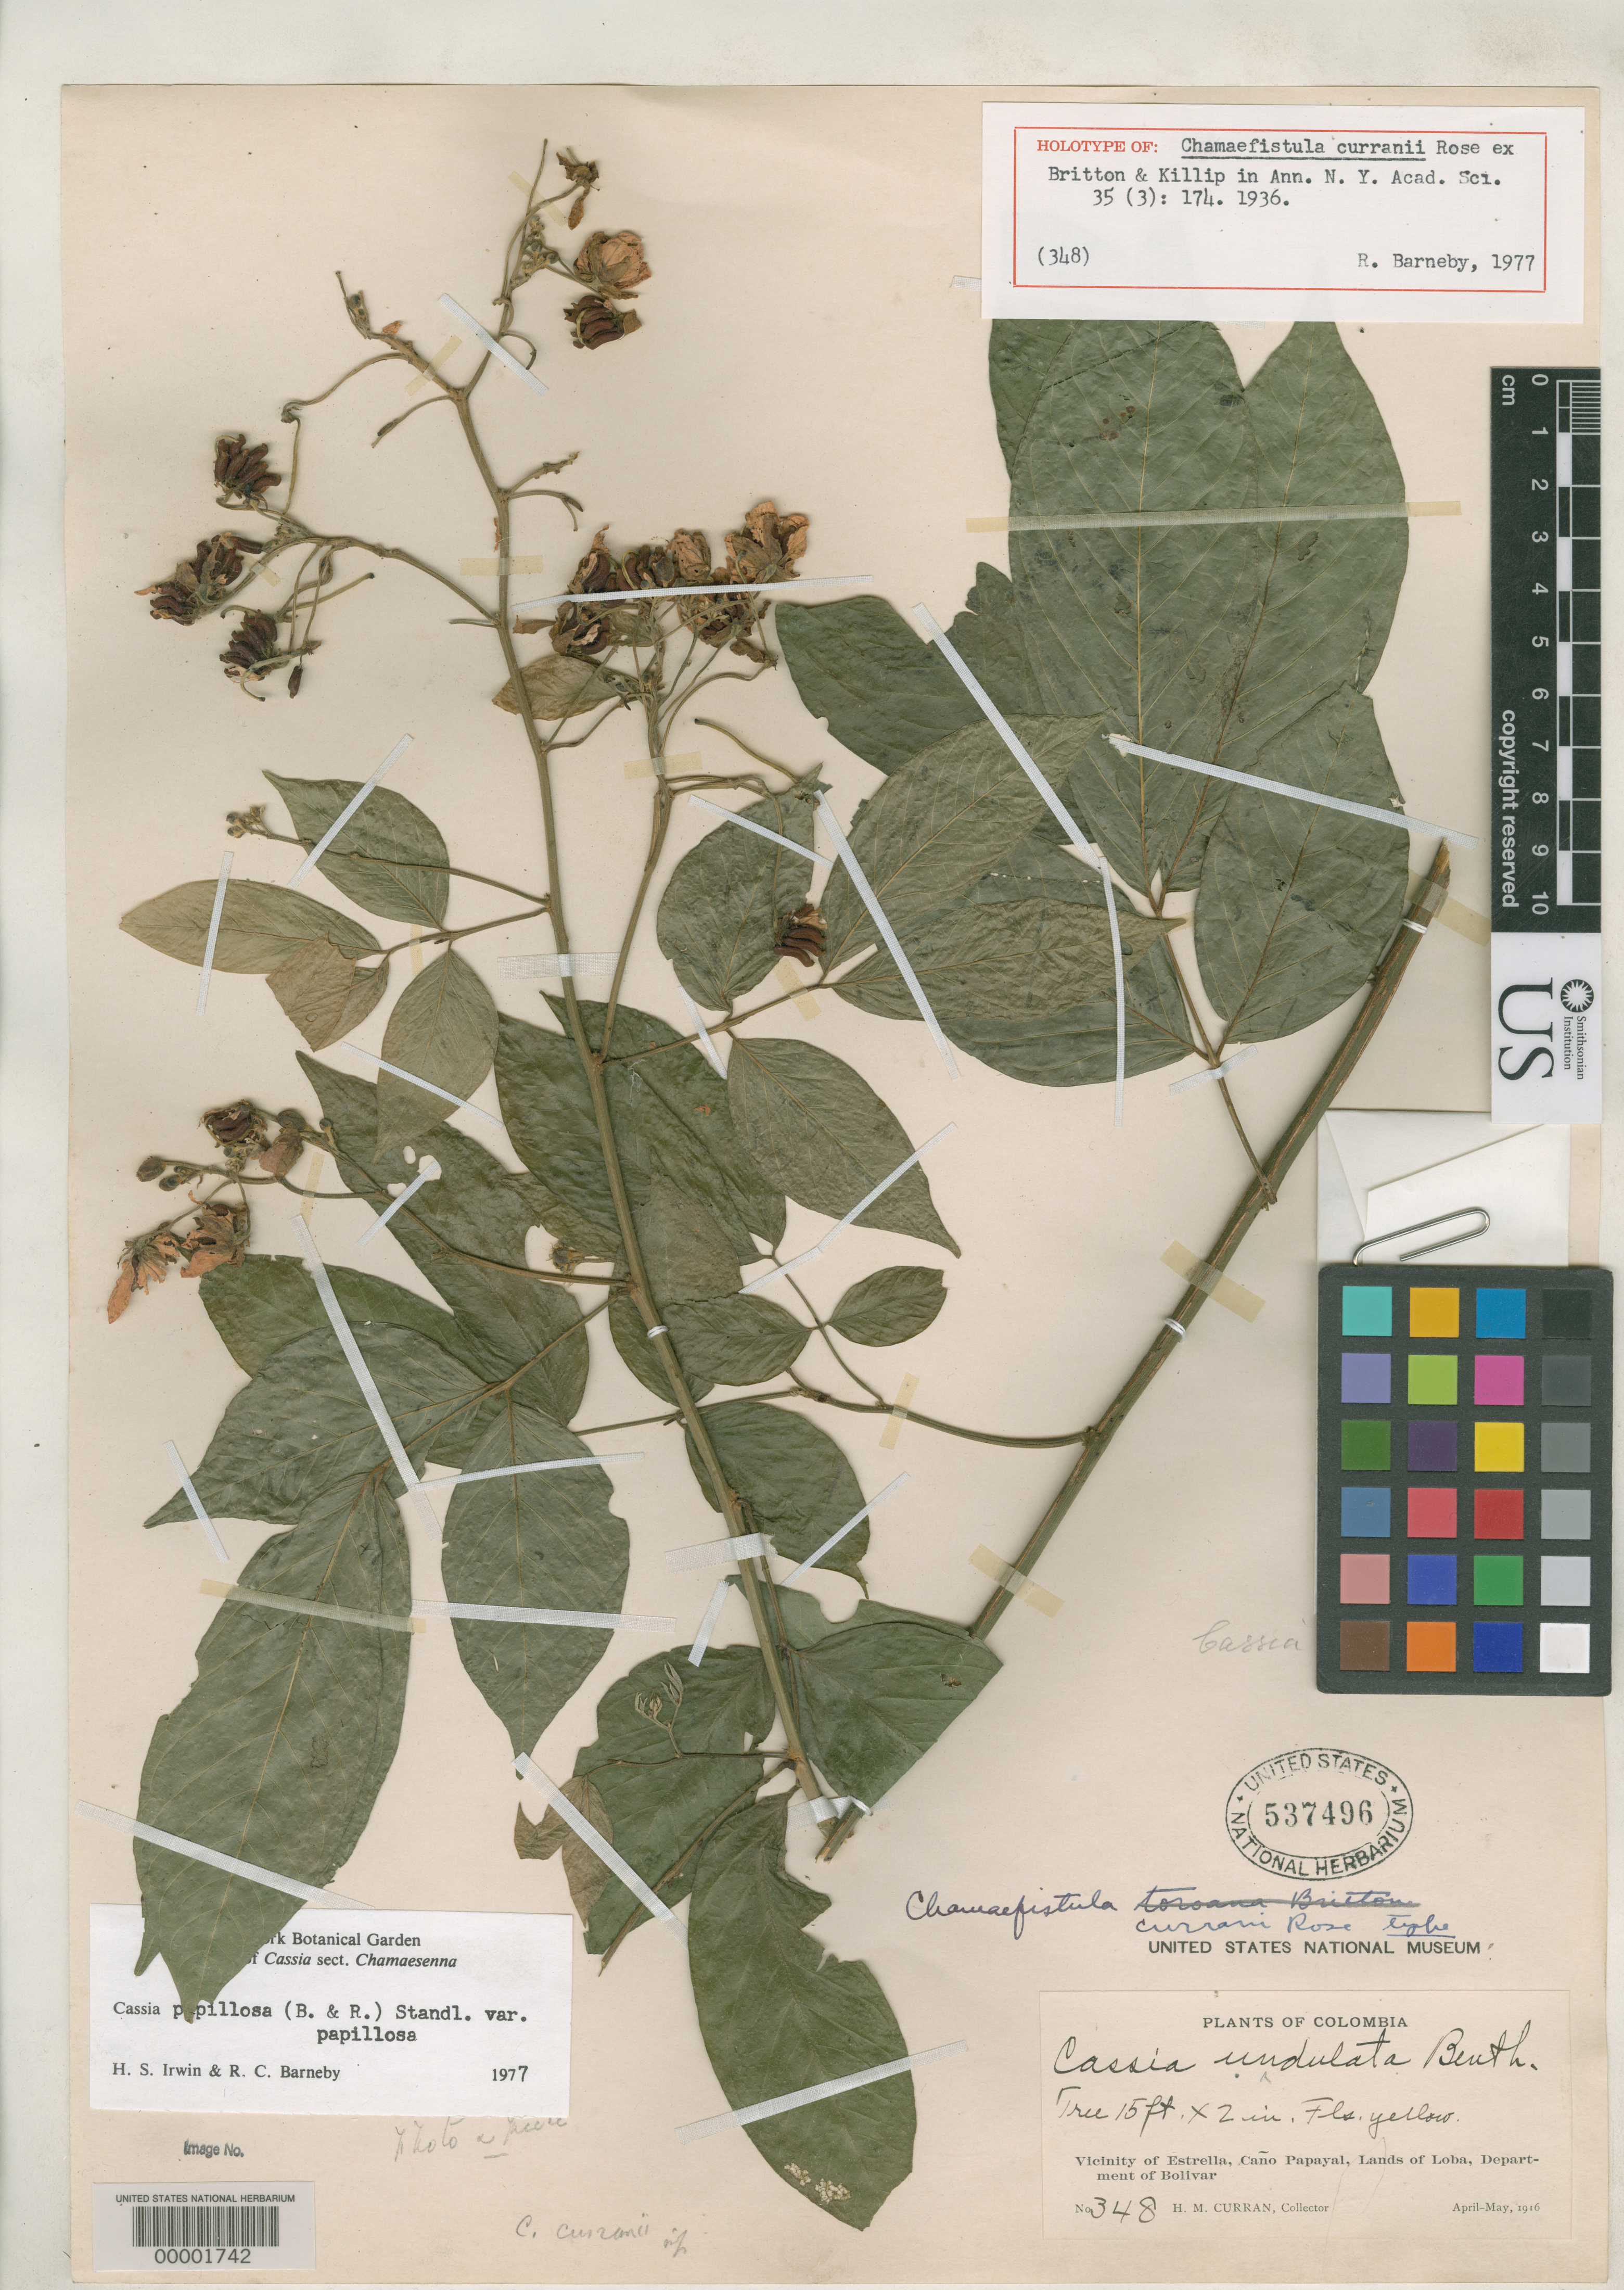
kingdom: Plantae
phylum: Tracheophyta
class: Magnoliopsida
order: Fabales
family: Fabaceae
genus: Chamaefistula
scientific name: Chamaefistula curranii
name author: Rose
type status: Holotype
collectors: H. M. Curran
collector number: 348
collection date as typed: Apr 1916 to -- May 1916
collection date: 1916-04/1916-05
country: Colombia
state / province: Bolívar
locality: Vicinity of Estrella, Caño Papayal, Lands of Loba.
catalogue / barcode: US 537496